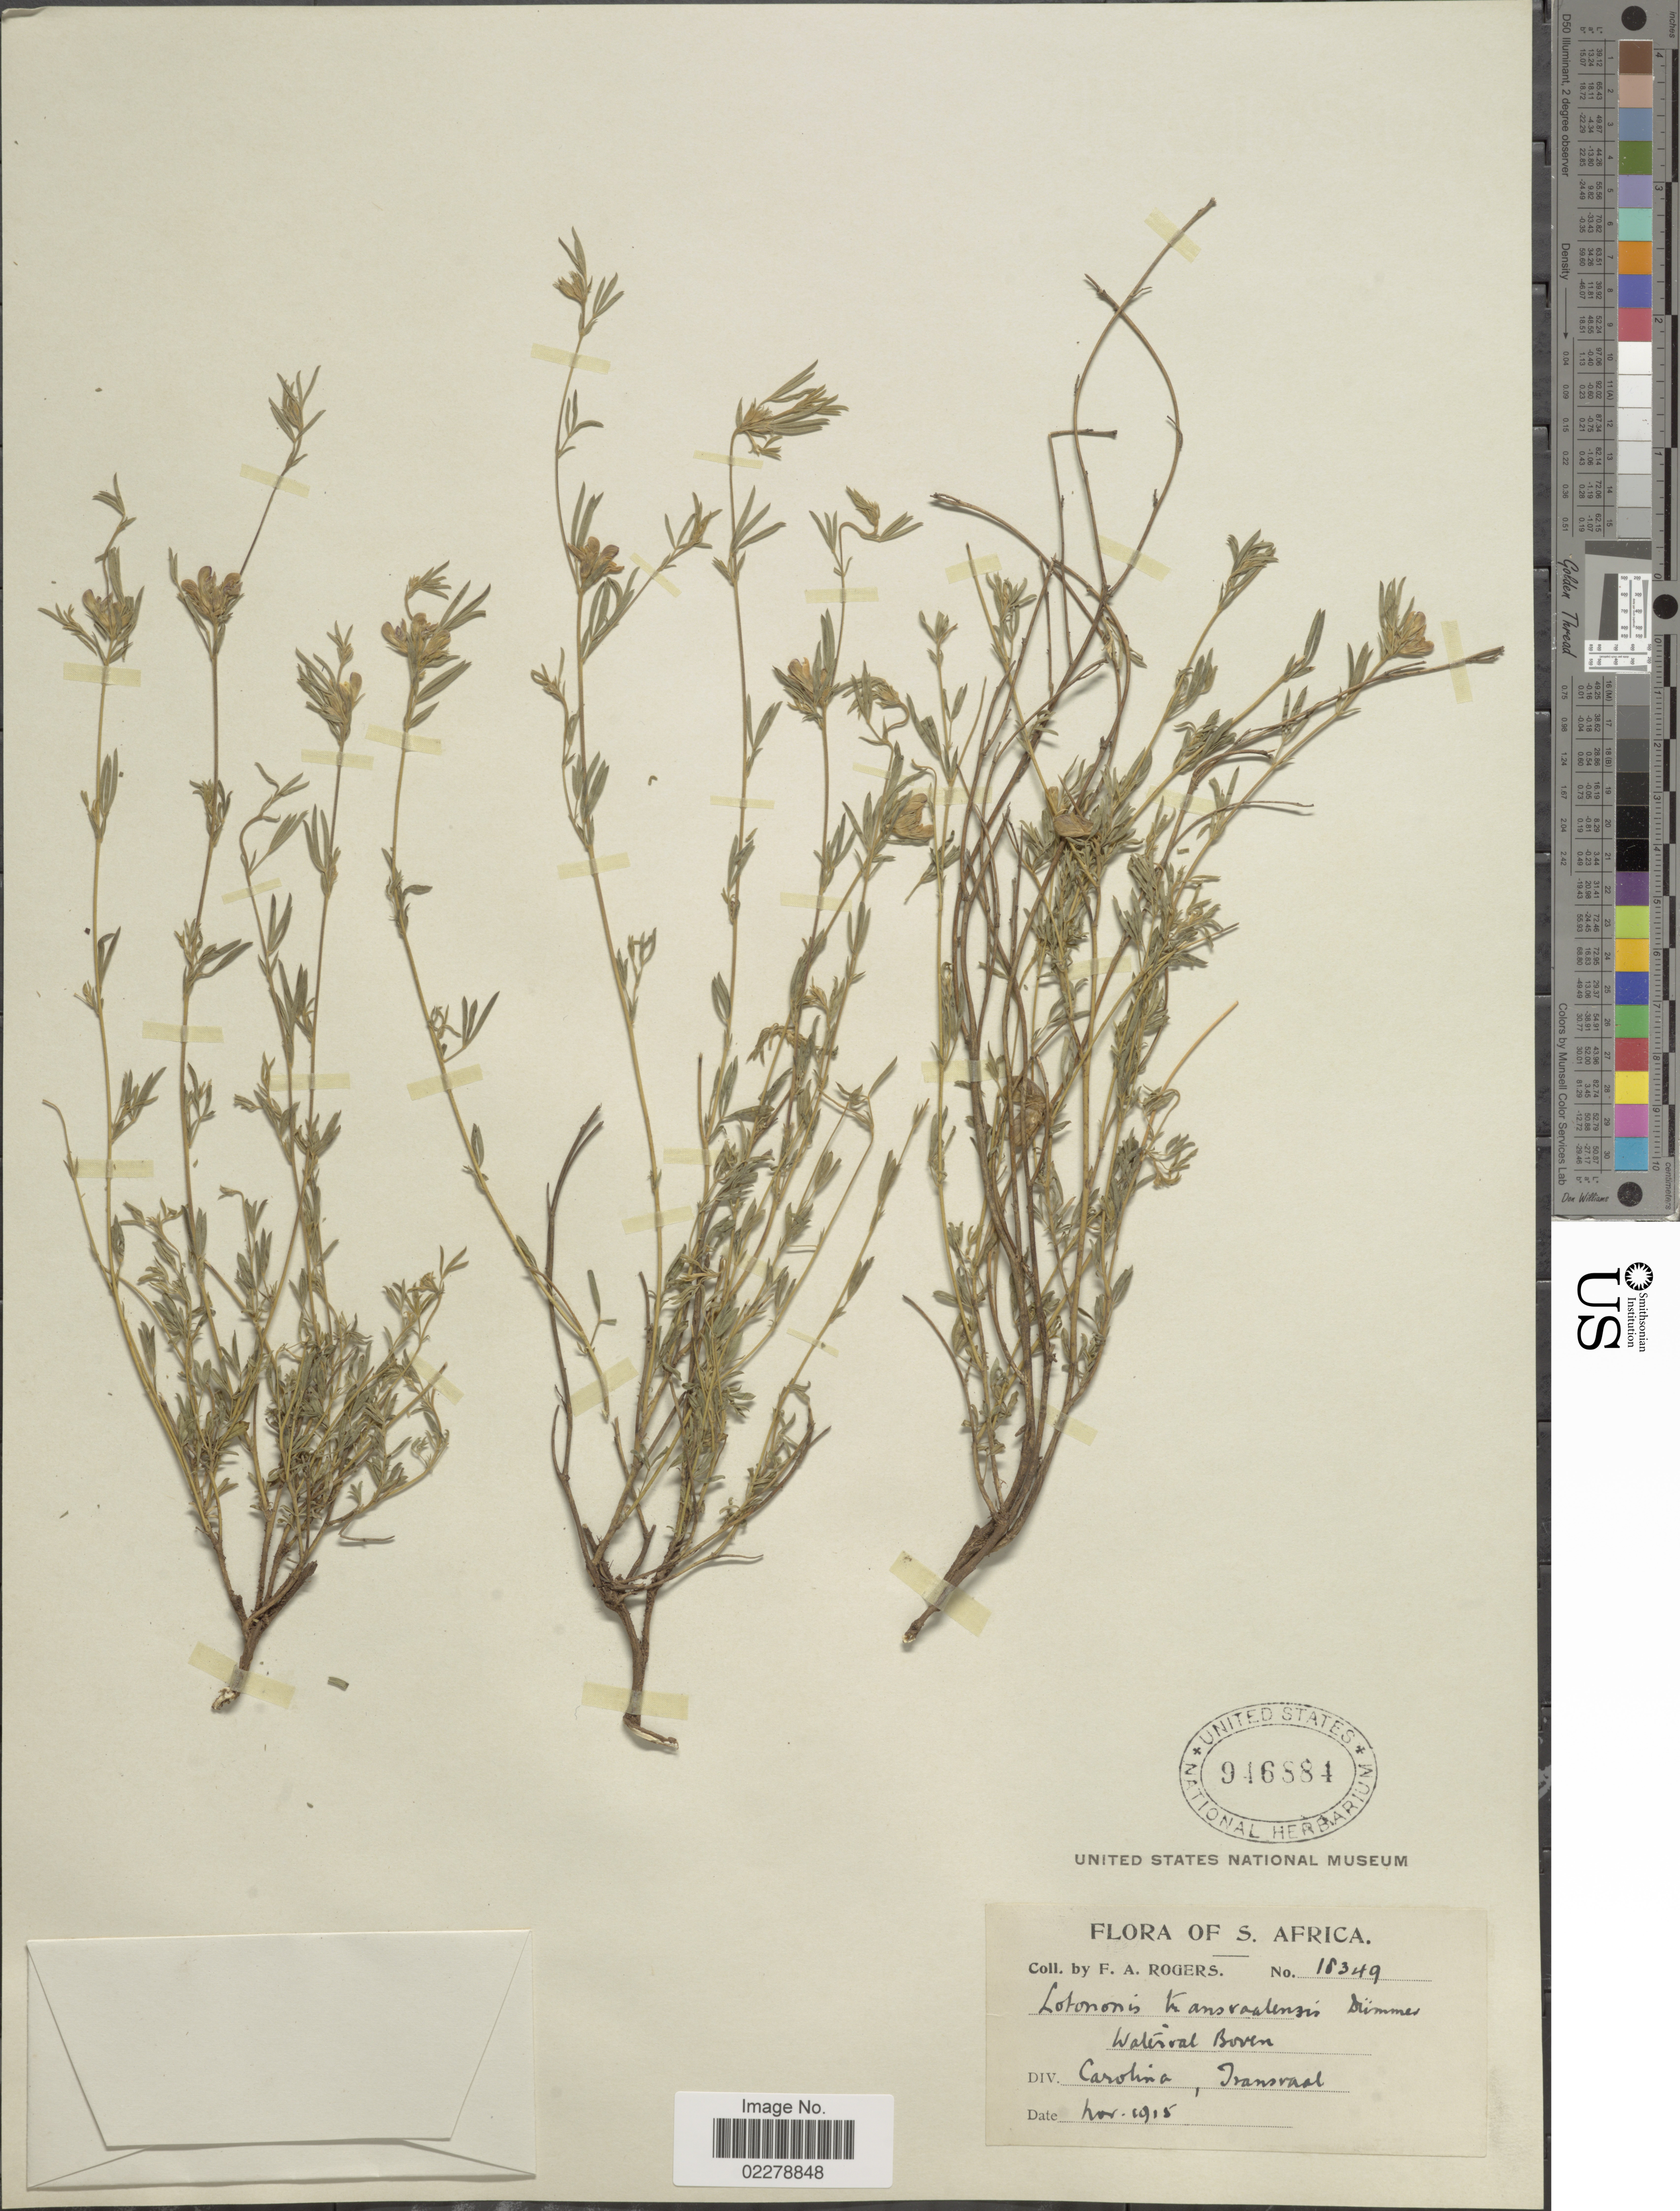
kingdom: Plantae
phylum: Tracheophyta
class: Magnoliopsida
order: Fabales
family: Fabaceae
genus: Lotononis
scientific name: Lotononis transvaalensis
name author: Dümmer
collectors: F. A. Rogers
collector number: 18349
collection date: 1915-11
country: South Africa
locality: S. Africa. Waterval Boven. Div. Carolina, Transvaal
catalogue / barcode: US 946884